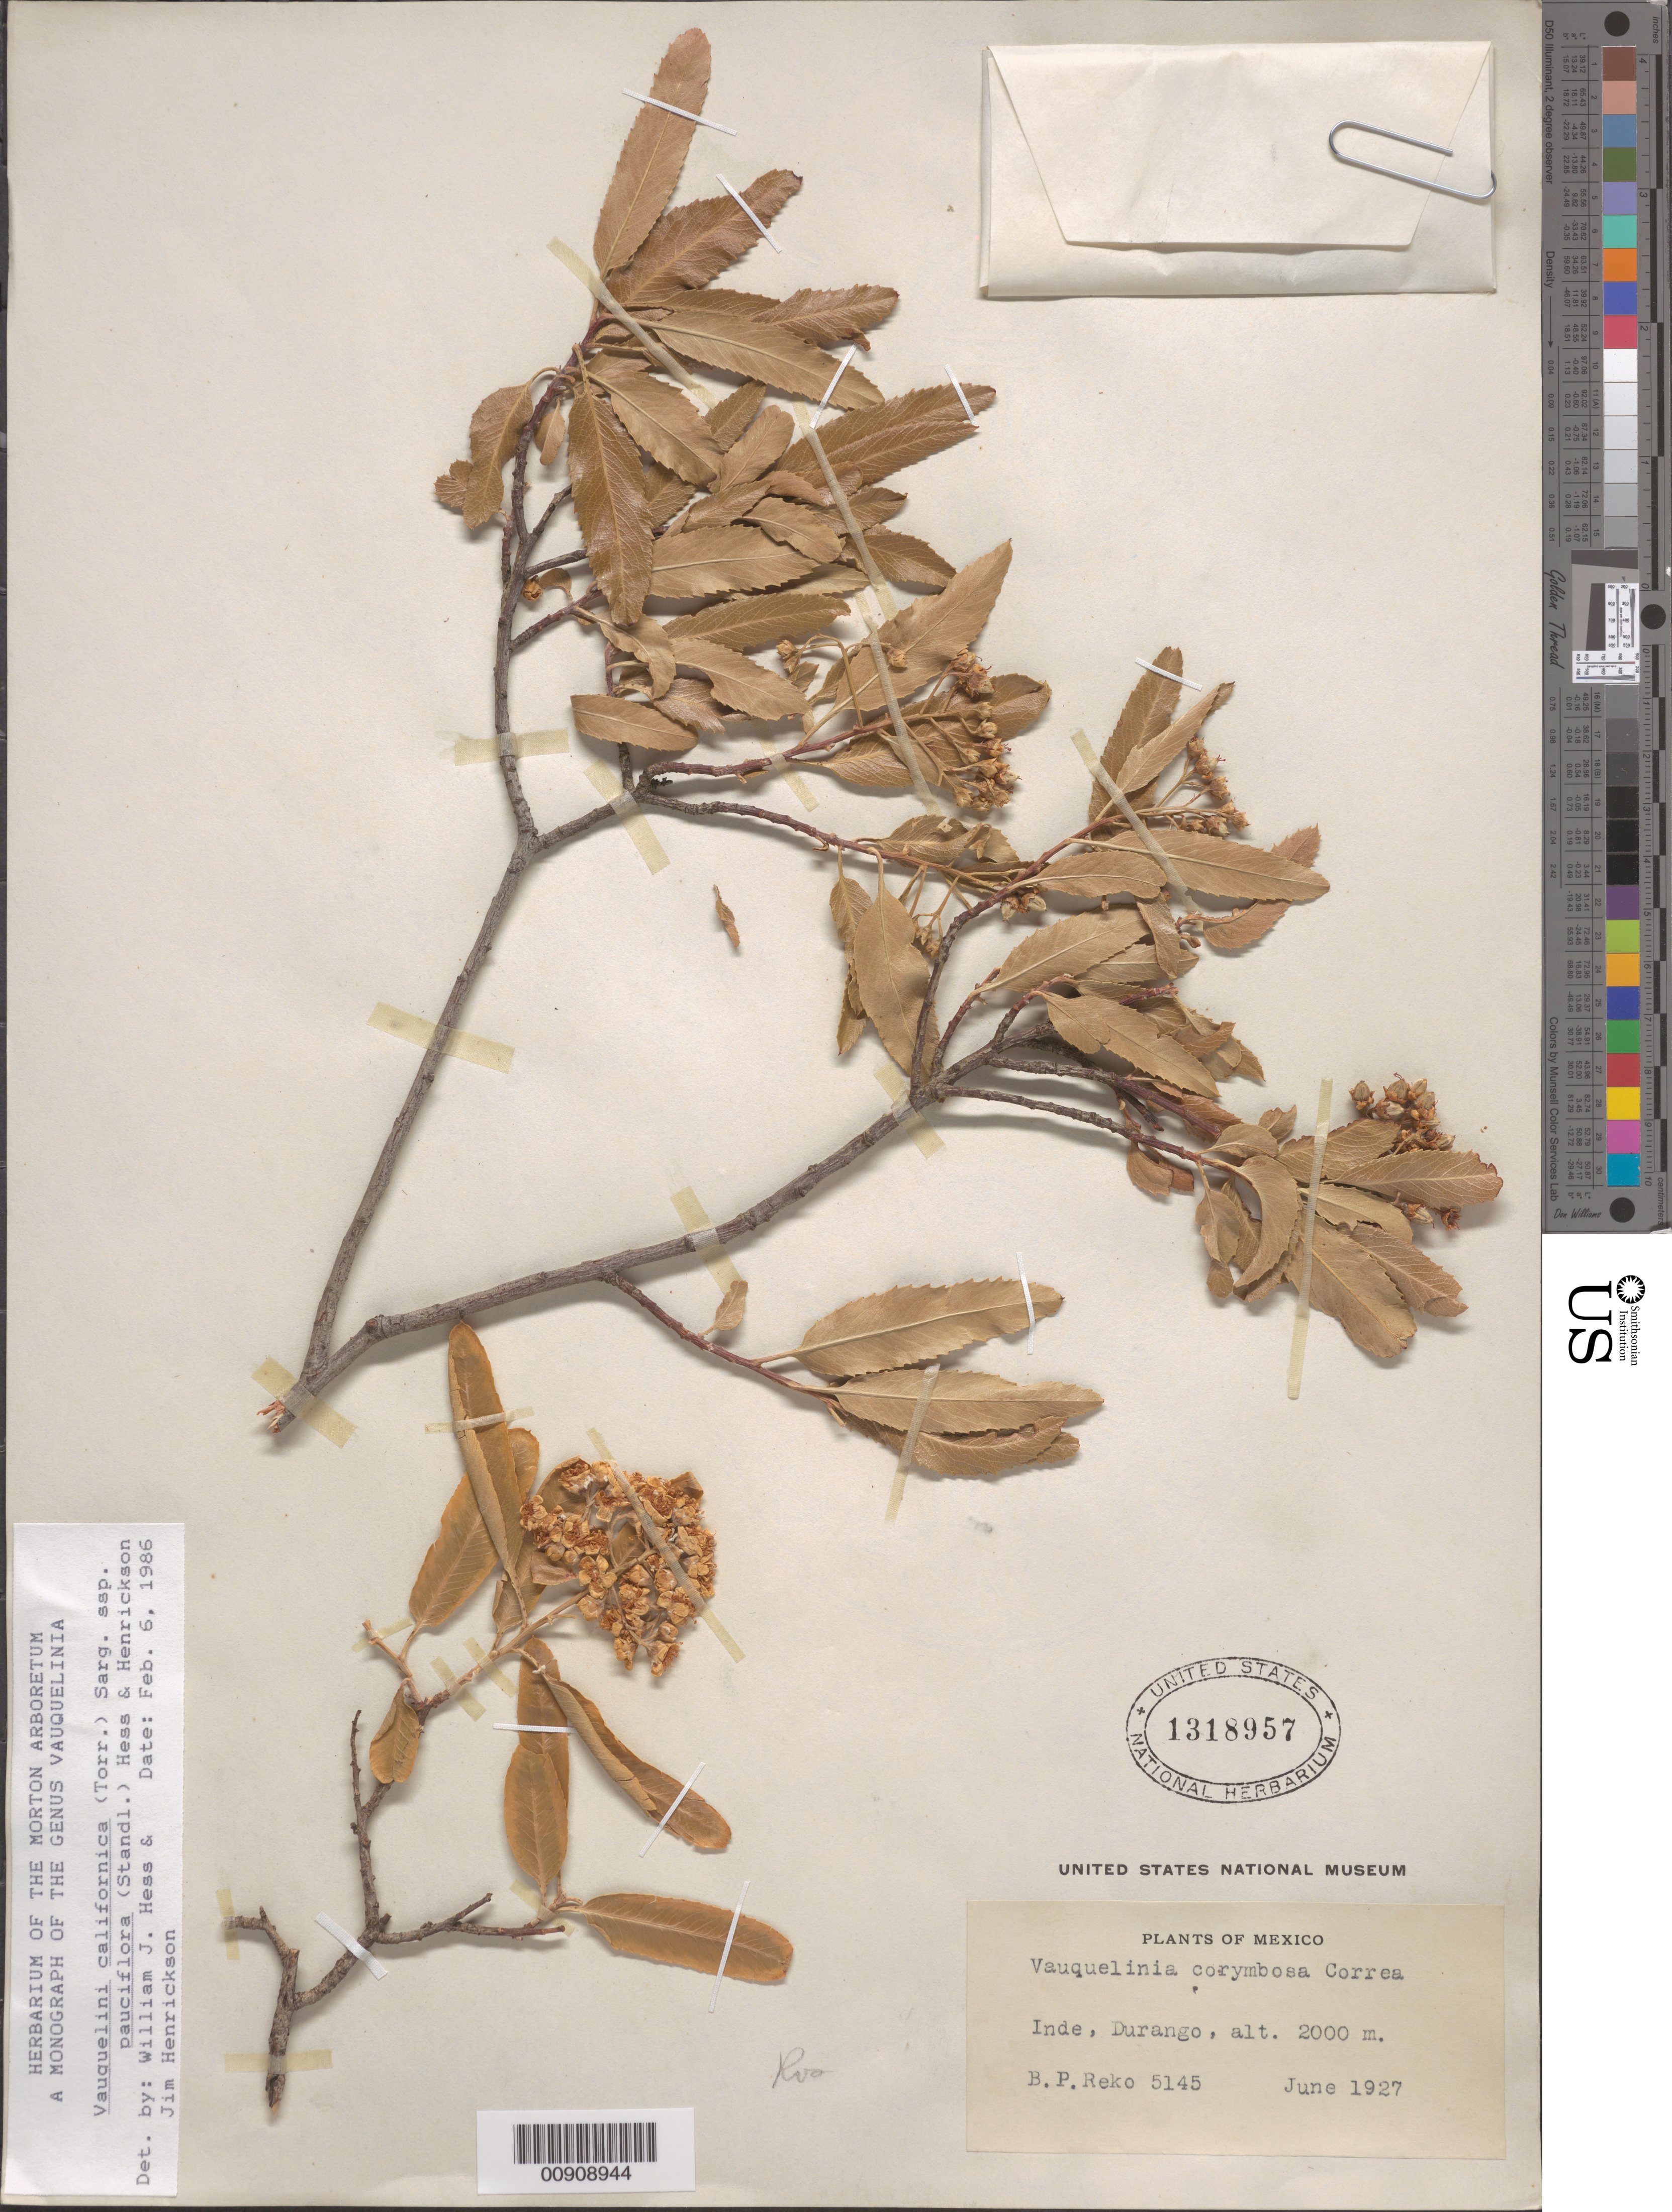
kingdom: Plantae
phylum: Tracheophyta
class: Magnoliopsida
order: Rosales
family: Rosaceae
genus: Vauquelinia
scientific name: Vauquelinia californica var. pauciflora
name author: (Torr.) Sarg.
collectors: B. P. Reko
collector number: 5145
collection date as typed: Jun 1927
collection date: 1927-06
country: Mexico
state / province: Durango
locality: Inde, Durango.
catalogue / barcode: US 1318957